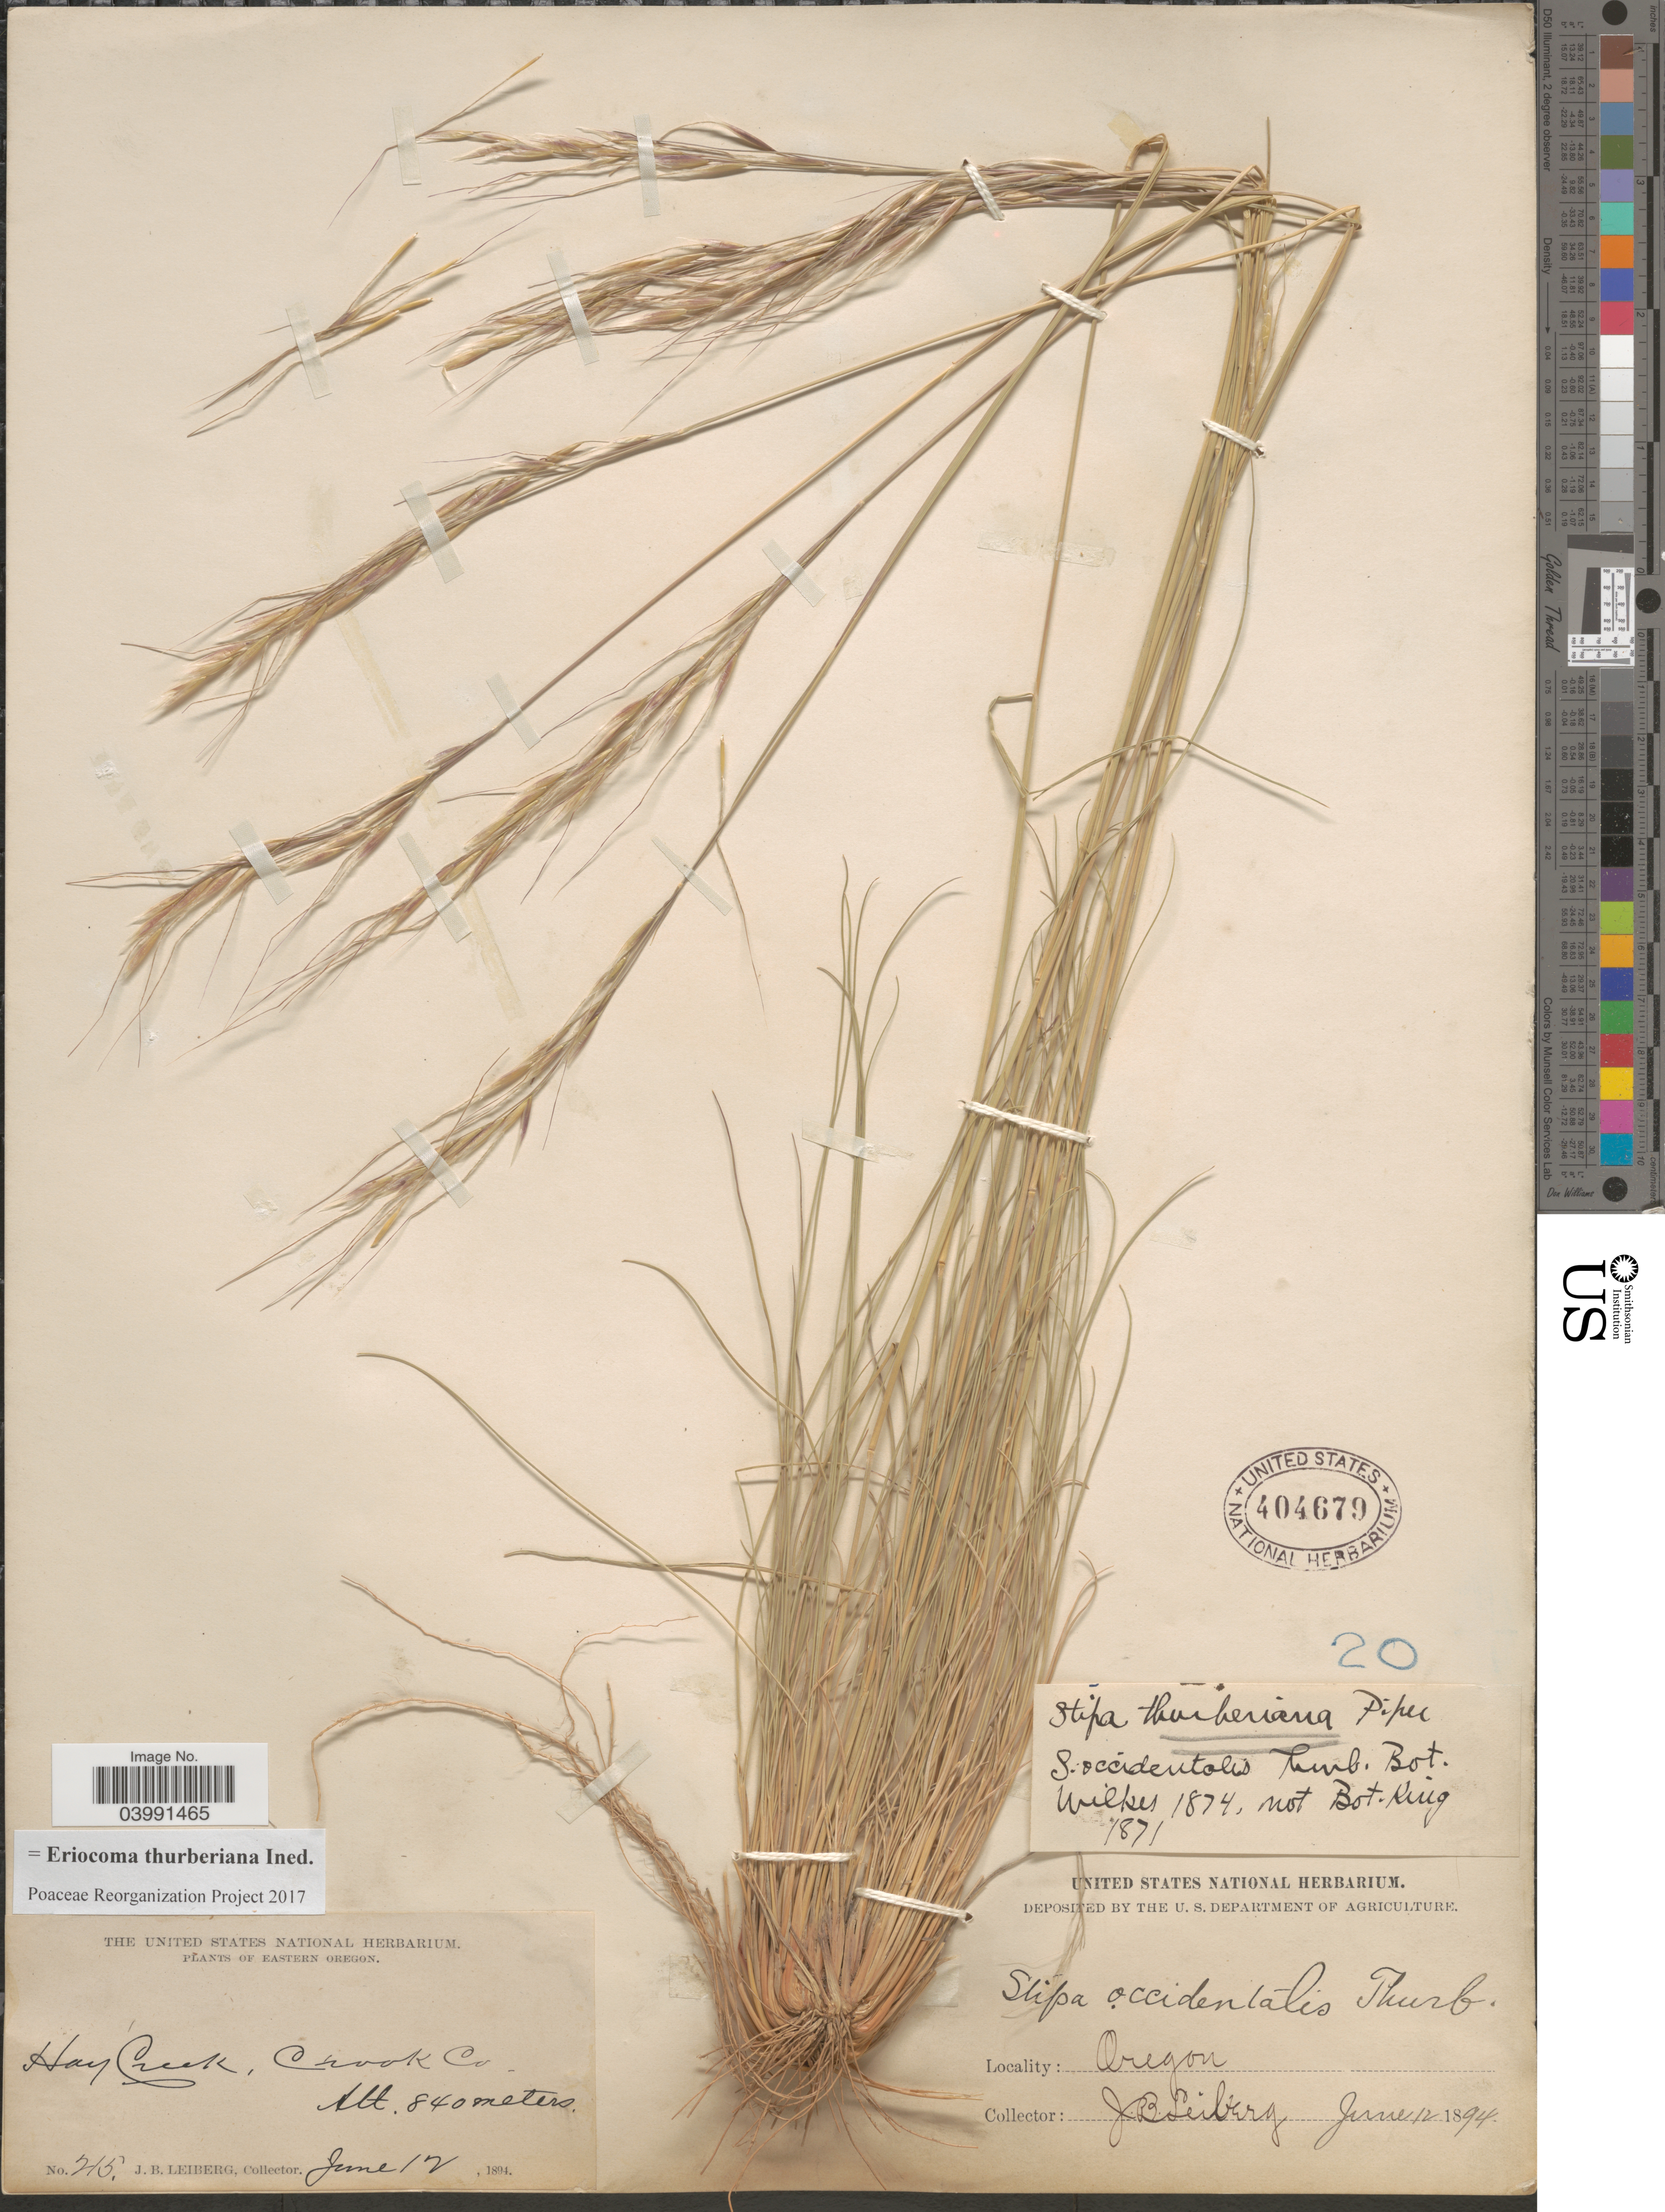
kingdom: Plantae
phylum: Tracheophyta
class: Liliopsida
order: Poales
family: Poaceae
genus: Eriocoma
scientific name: Eriocoma thurberiana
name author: (Piper) Romasch.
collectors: J. B. Leiberg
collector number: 215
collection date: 1894-06-12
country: United States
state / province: Oregon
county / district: Crook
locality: Eastern Oregon. Hay Creek, Crook Co.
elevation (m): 840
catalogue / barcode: US 404679